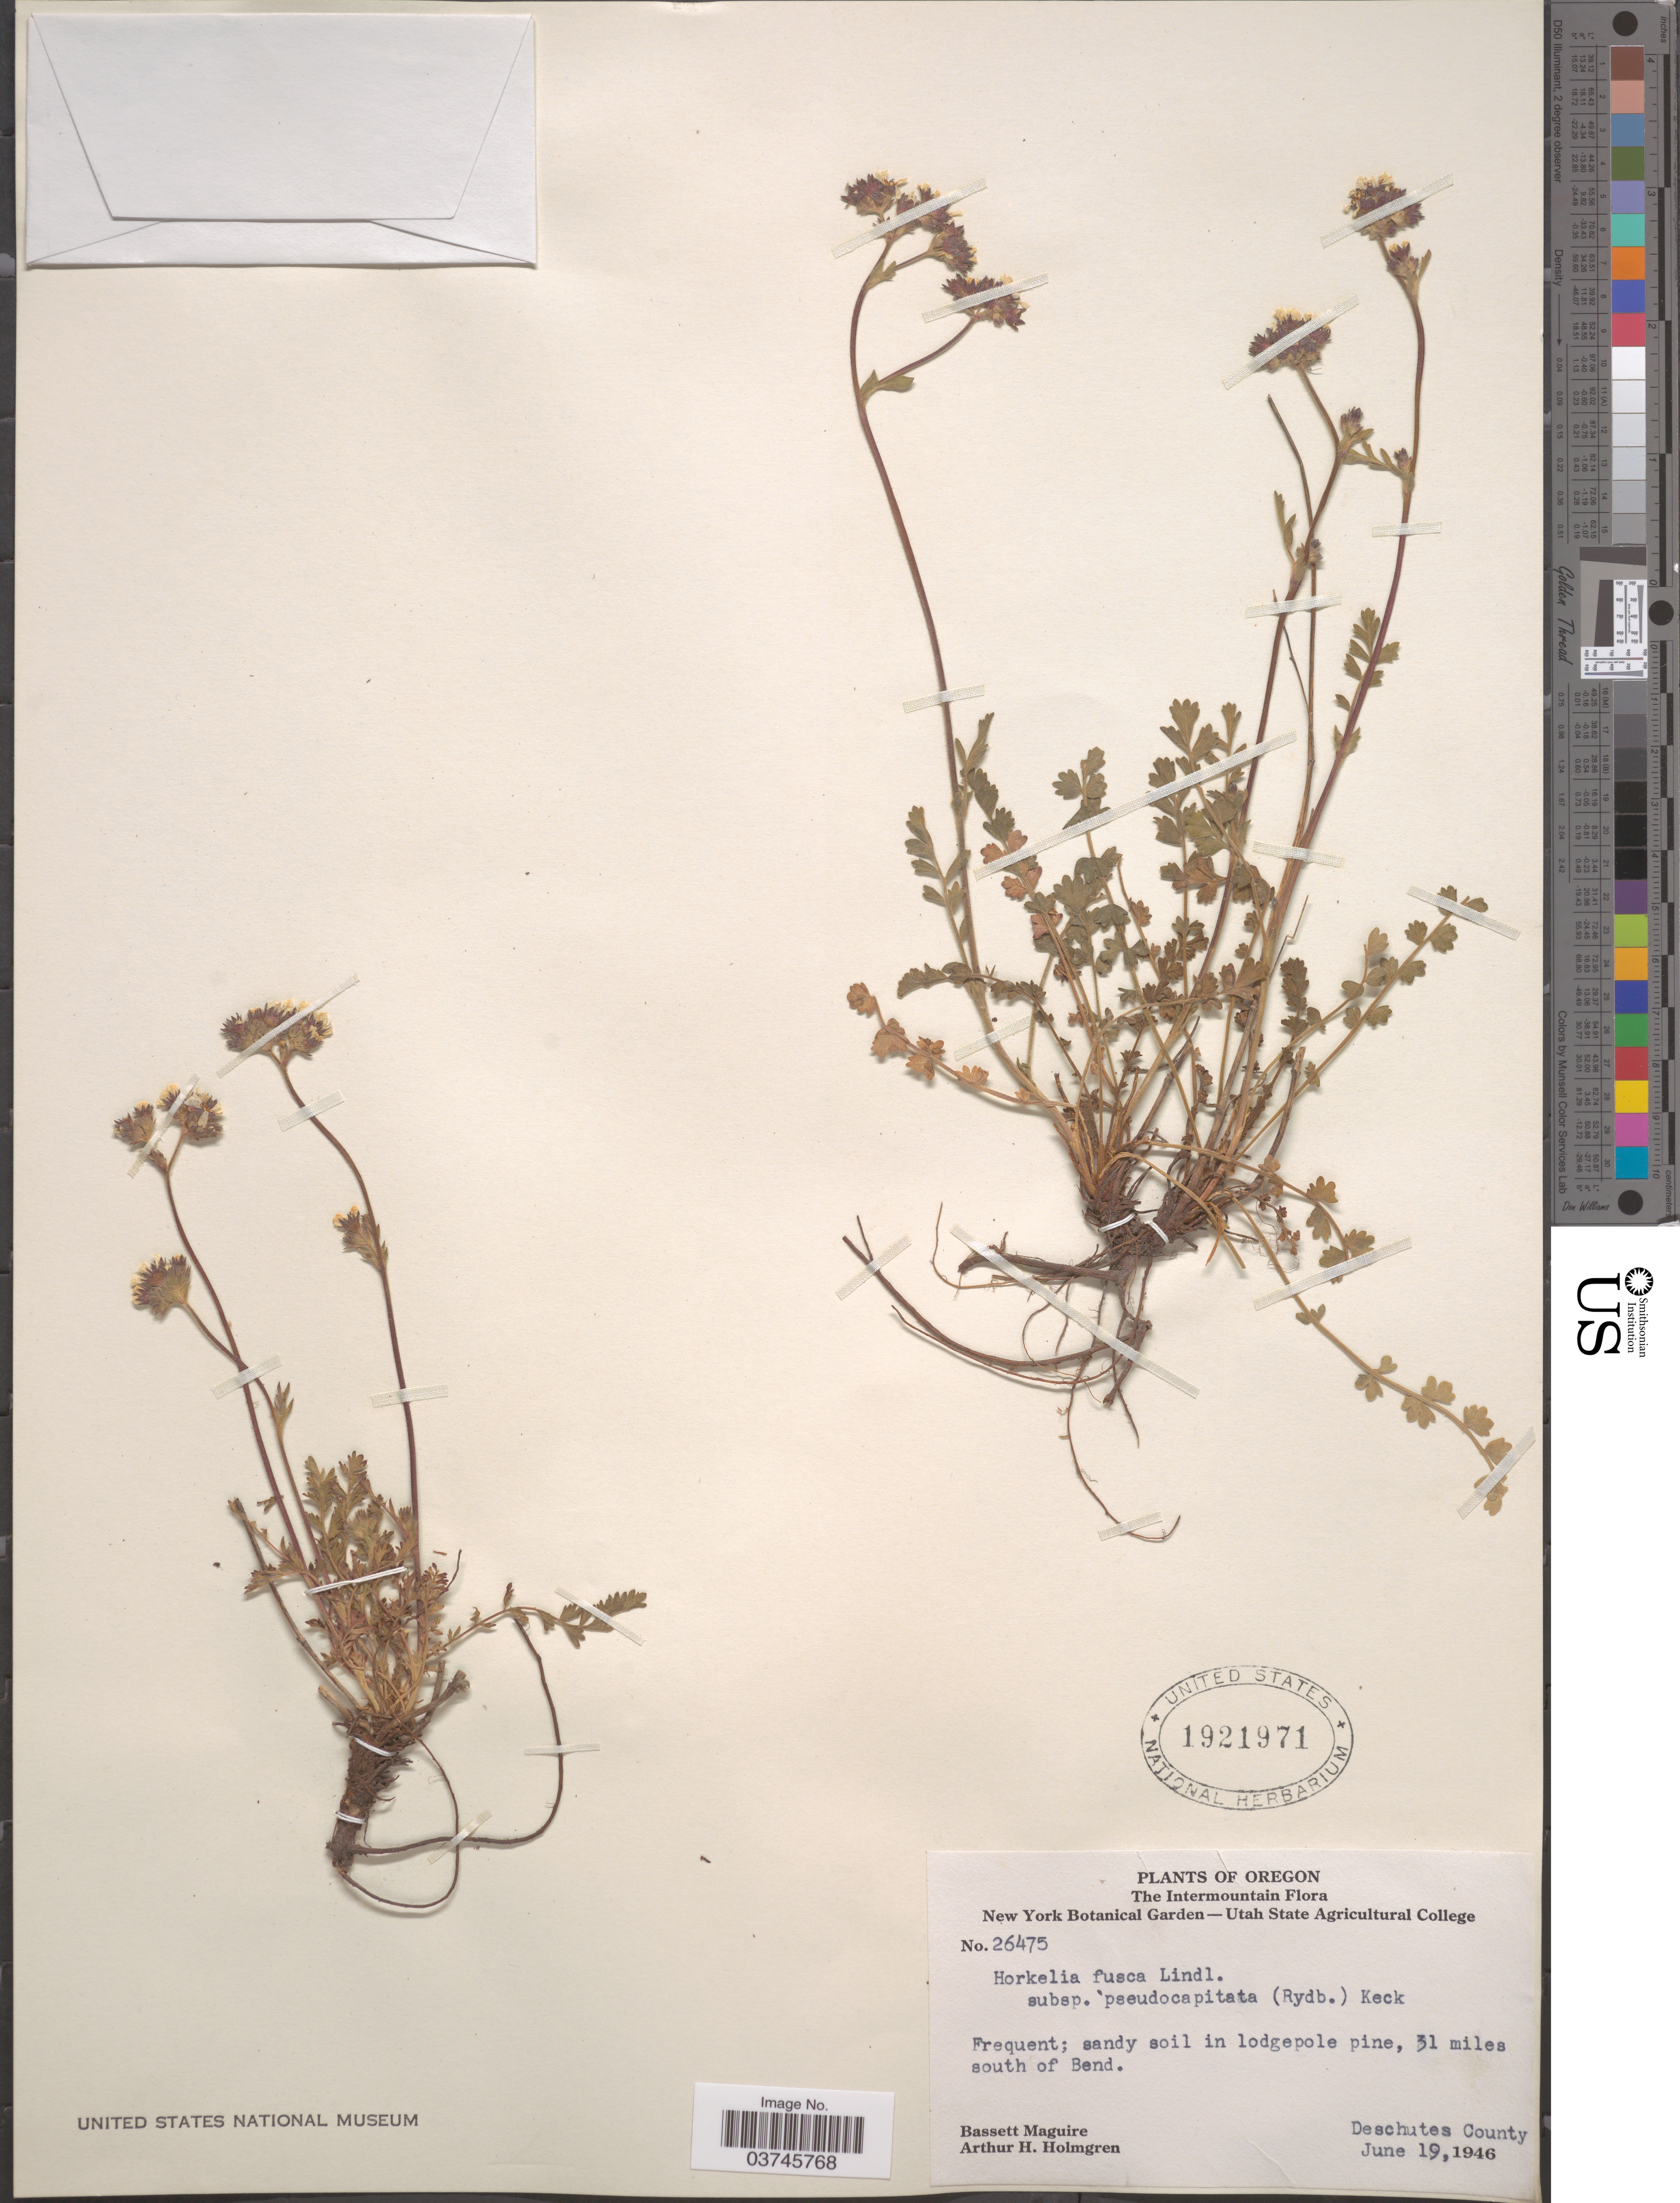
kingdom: Plantae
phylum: Tracheophyta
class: Magnoliopsida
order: Rosales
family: Rosaceae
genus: Potentilla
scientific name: Potentilla douglasii var. pseudocapitata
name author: (Rydb. ex Howell) Jeps.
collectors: B. Maguire & A. H. Holmgren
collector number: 26475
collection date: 1946-06-19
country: United States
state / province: Oregon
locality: The Intermountain. 31 miles south of Bend. Deschutes County.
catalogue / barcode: US 1921971